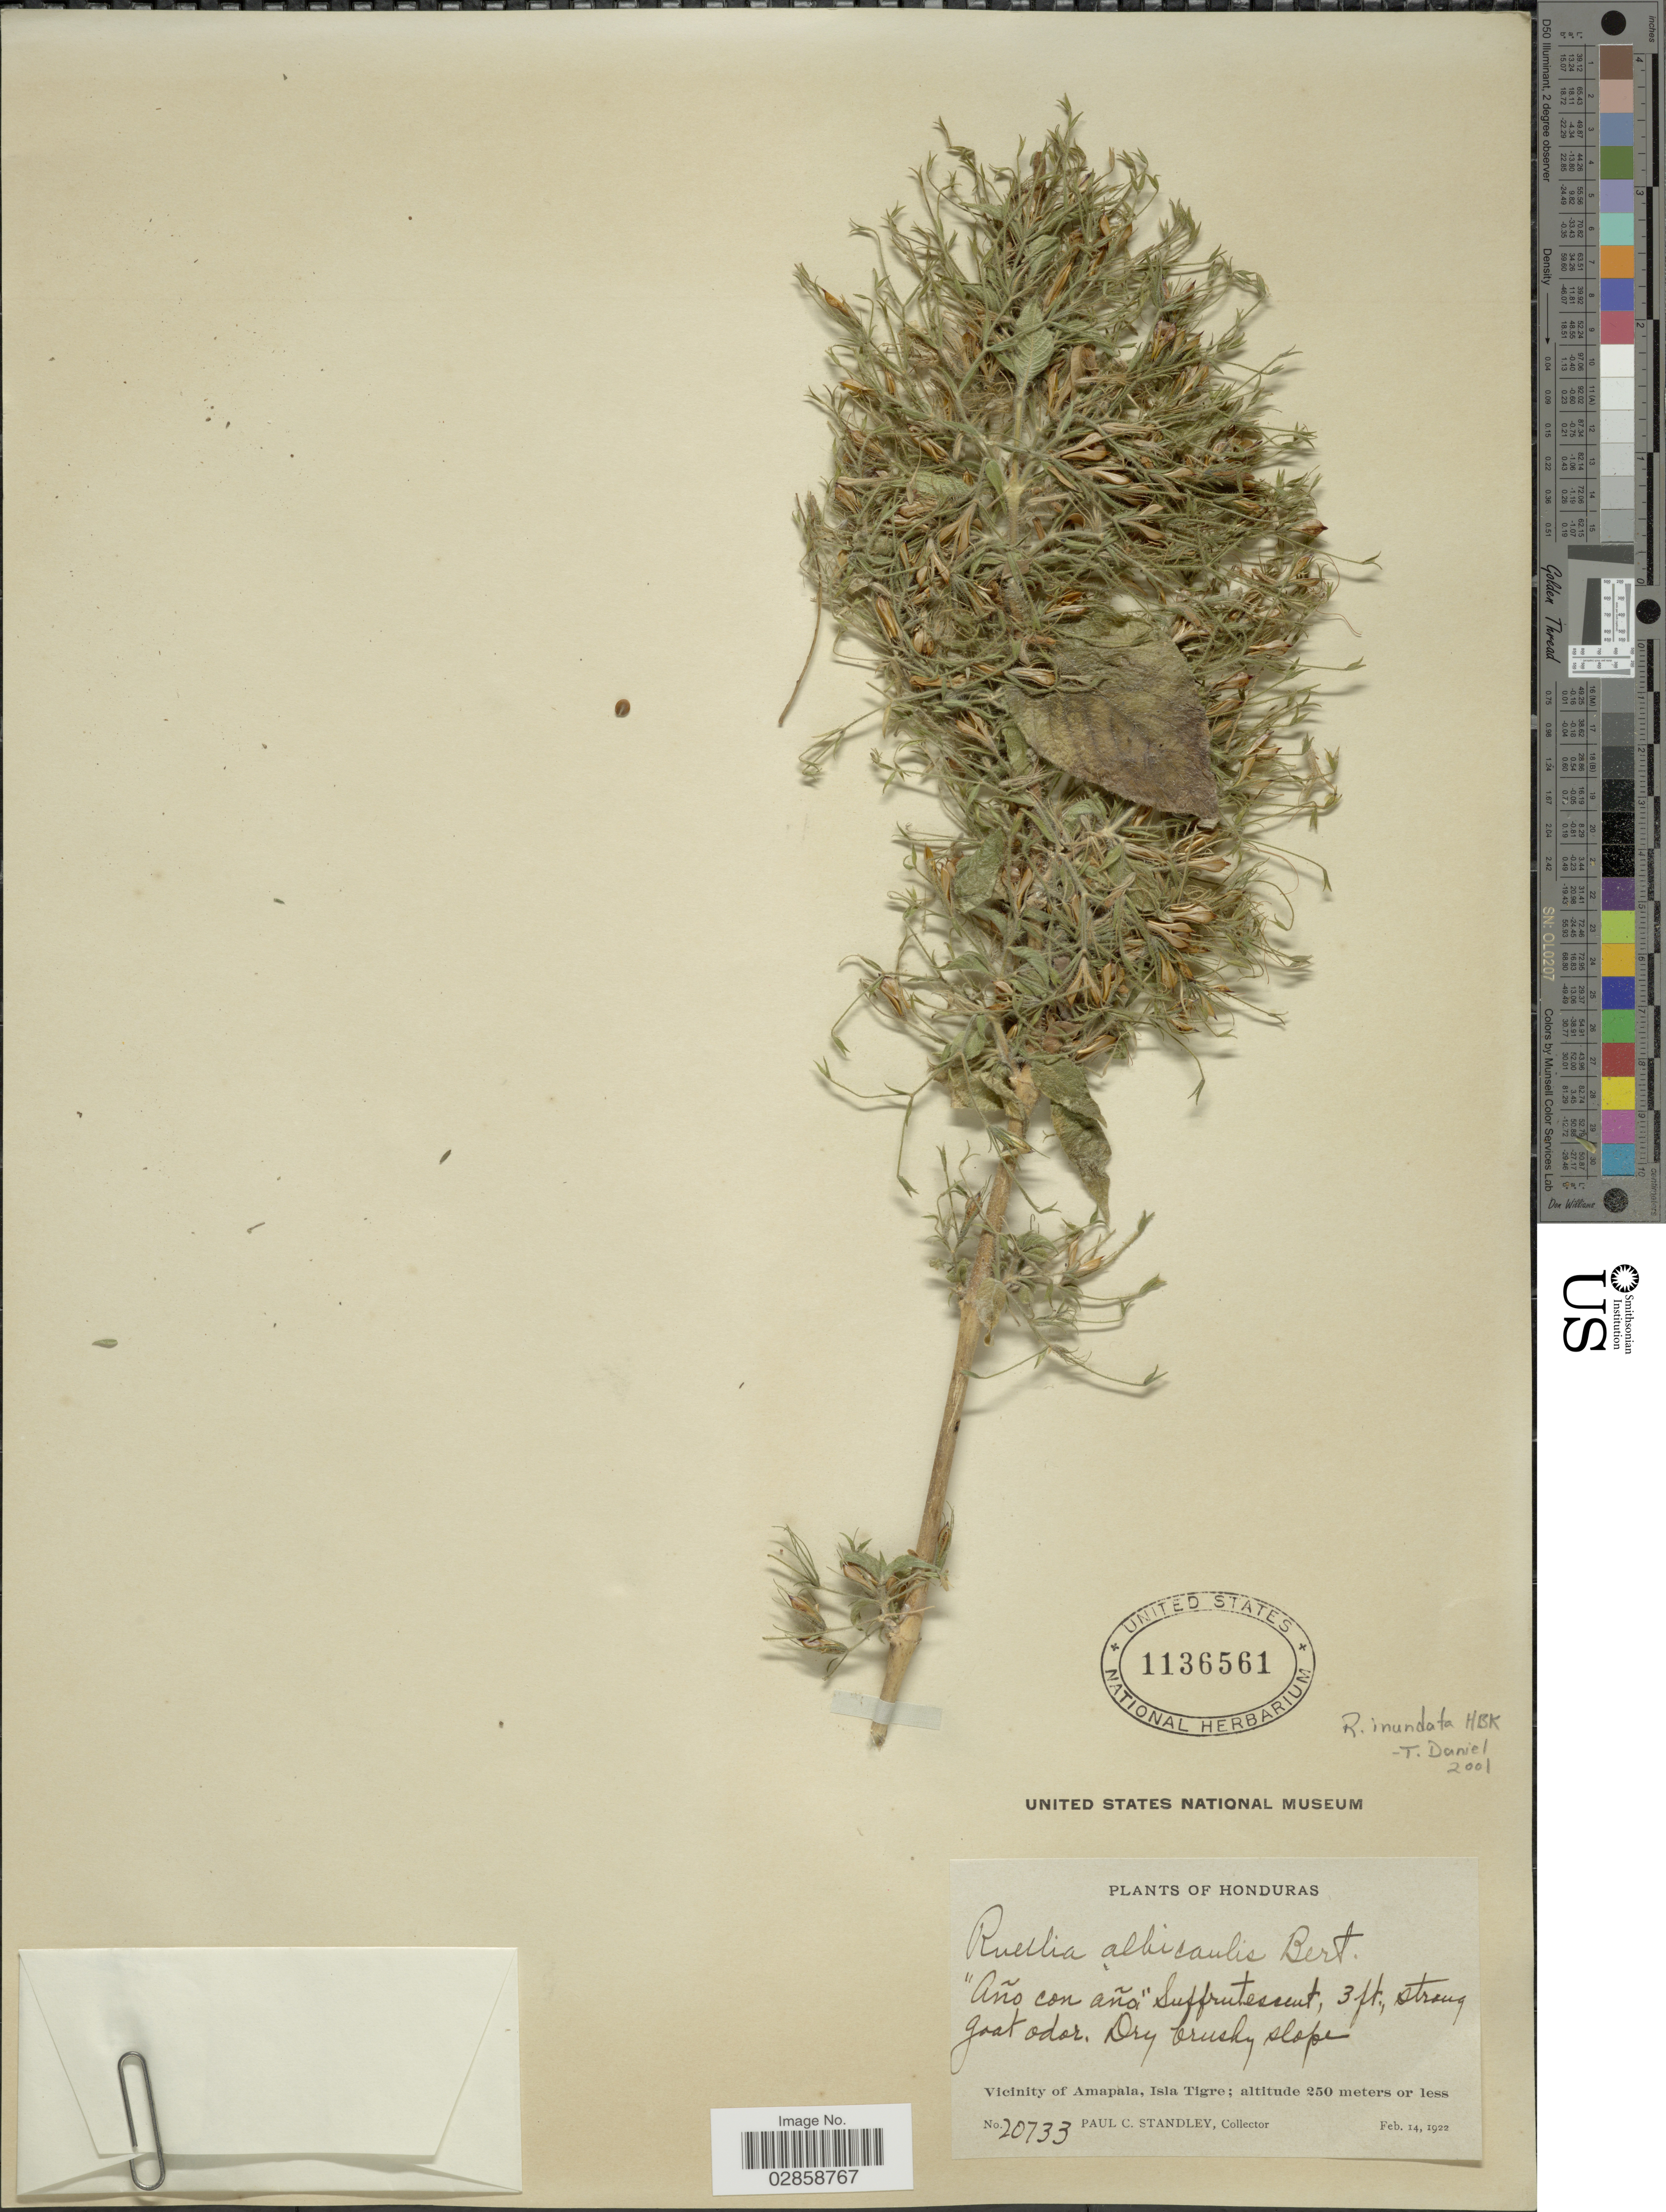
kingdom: Plantae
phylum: Tracheophyta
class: Magnoliopsida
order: Lamiales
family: Acanthaceae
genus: Ruellia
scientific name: Ruellia inundata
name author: Kunth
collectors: P. C. Standley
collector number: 20733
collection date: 1922-02-14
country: Honduras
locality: Vicinity of Amapala, Isla Tigre.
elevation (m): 250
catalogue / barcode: US 1136561